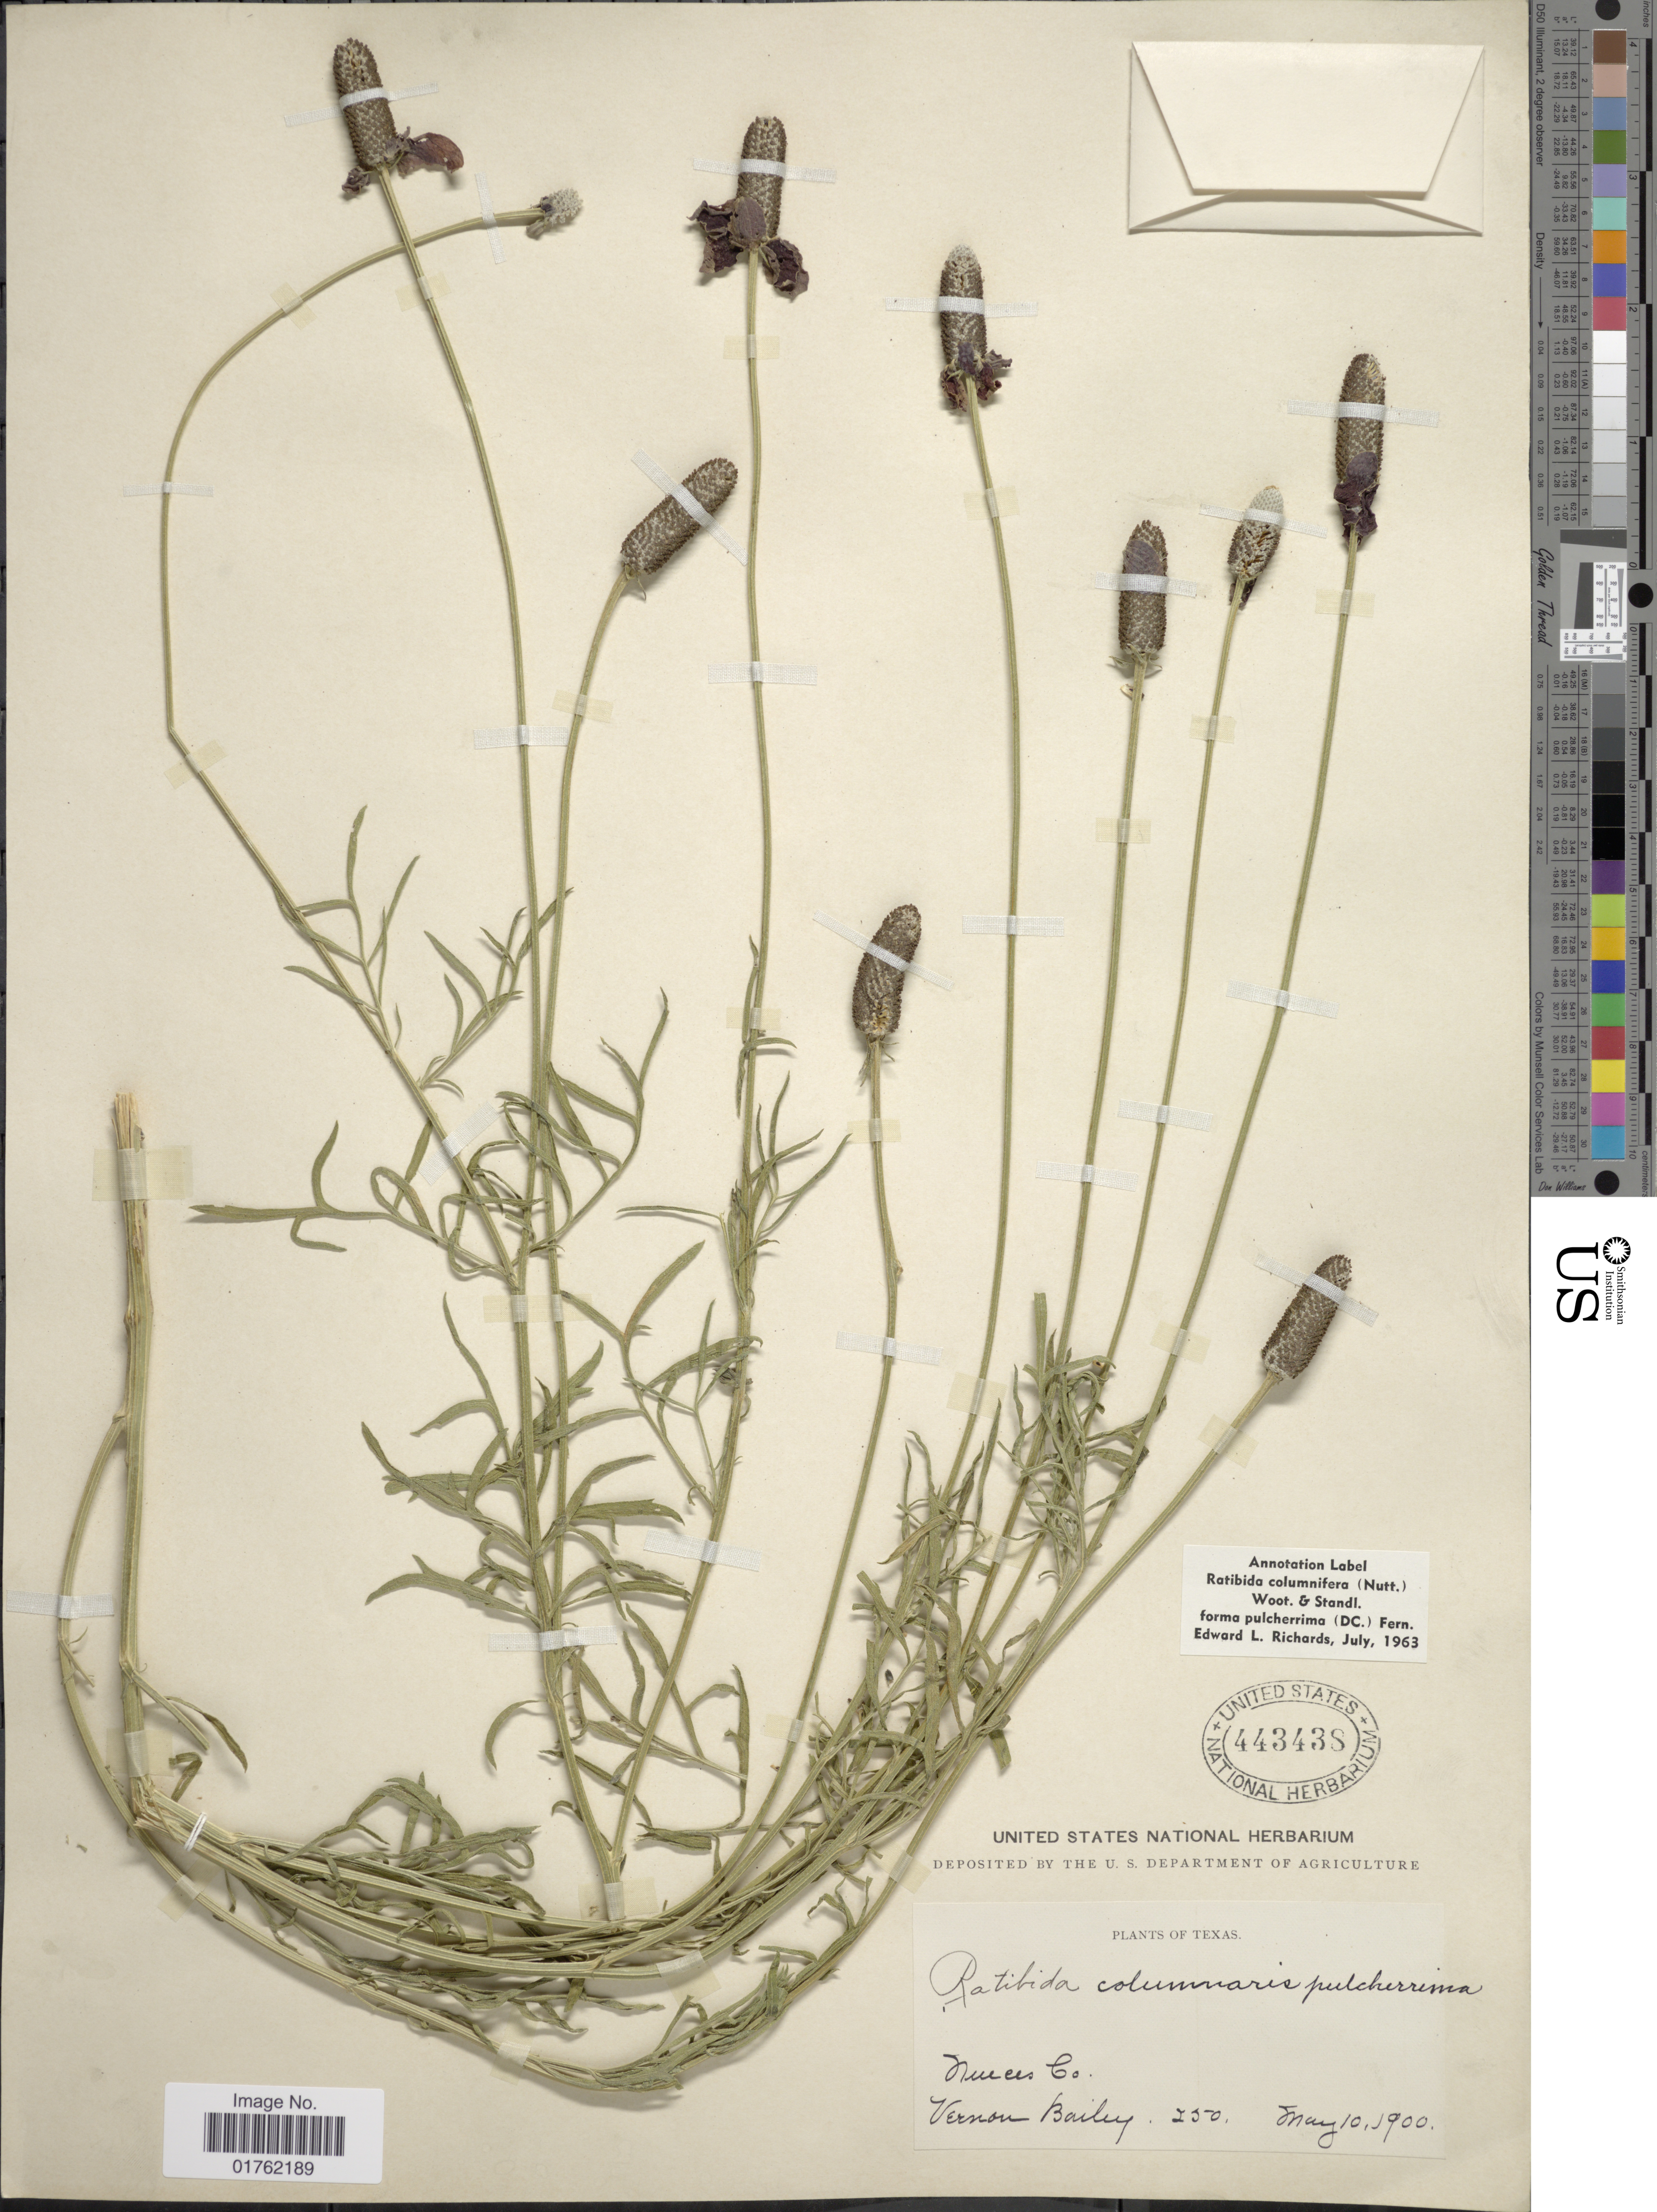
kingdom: Plantae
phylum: Tracheophyta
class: Magnoliopsida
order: Asterales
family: Asteraceae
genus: Ratibida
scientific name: Ratibida columnaris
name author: (Pursh) D. Don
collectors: V. O. Bailey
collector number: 250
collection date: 1900-05-10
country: United States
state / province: Texas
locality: Nueces Co.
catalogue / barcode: US 443438